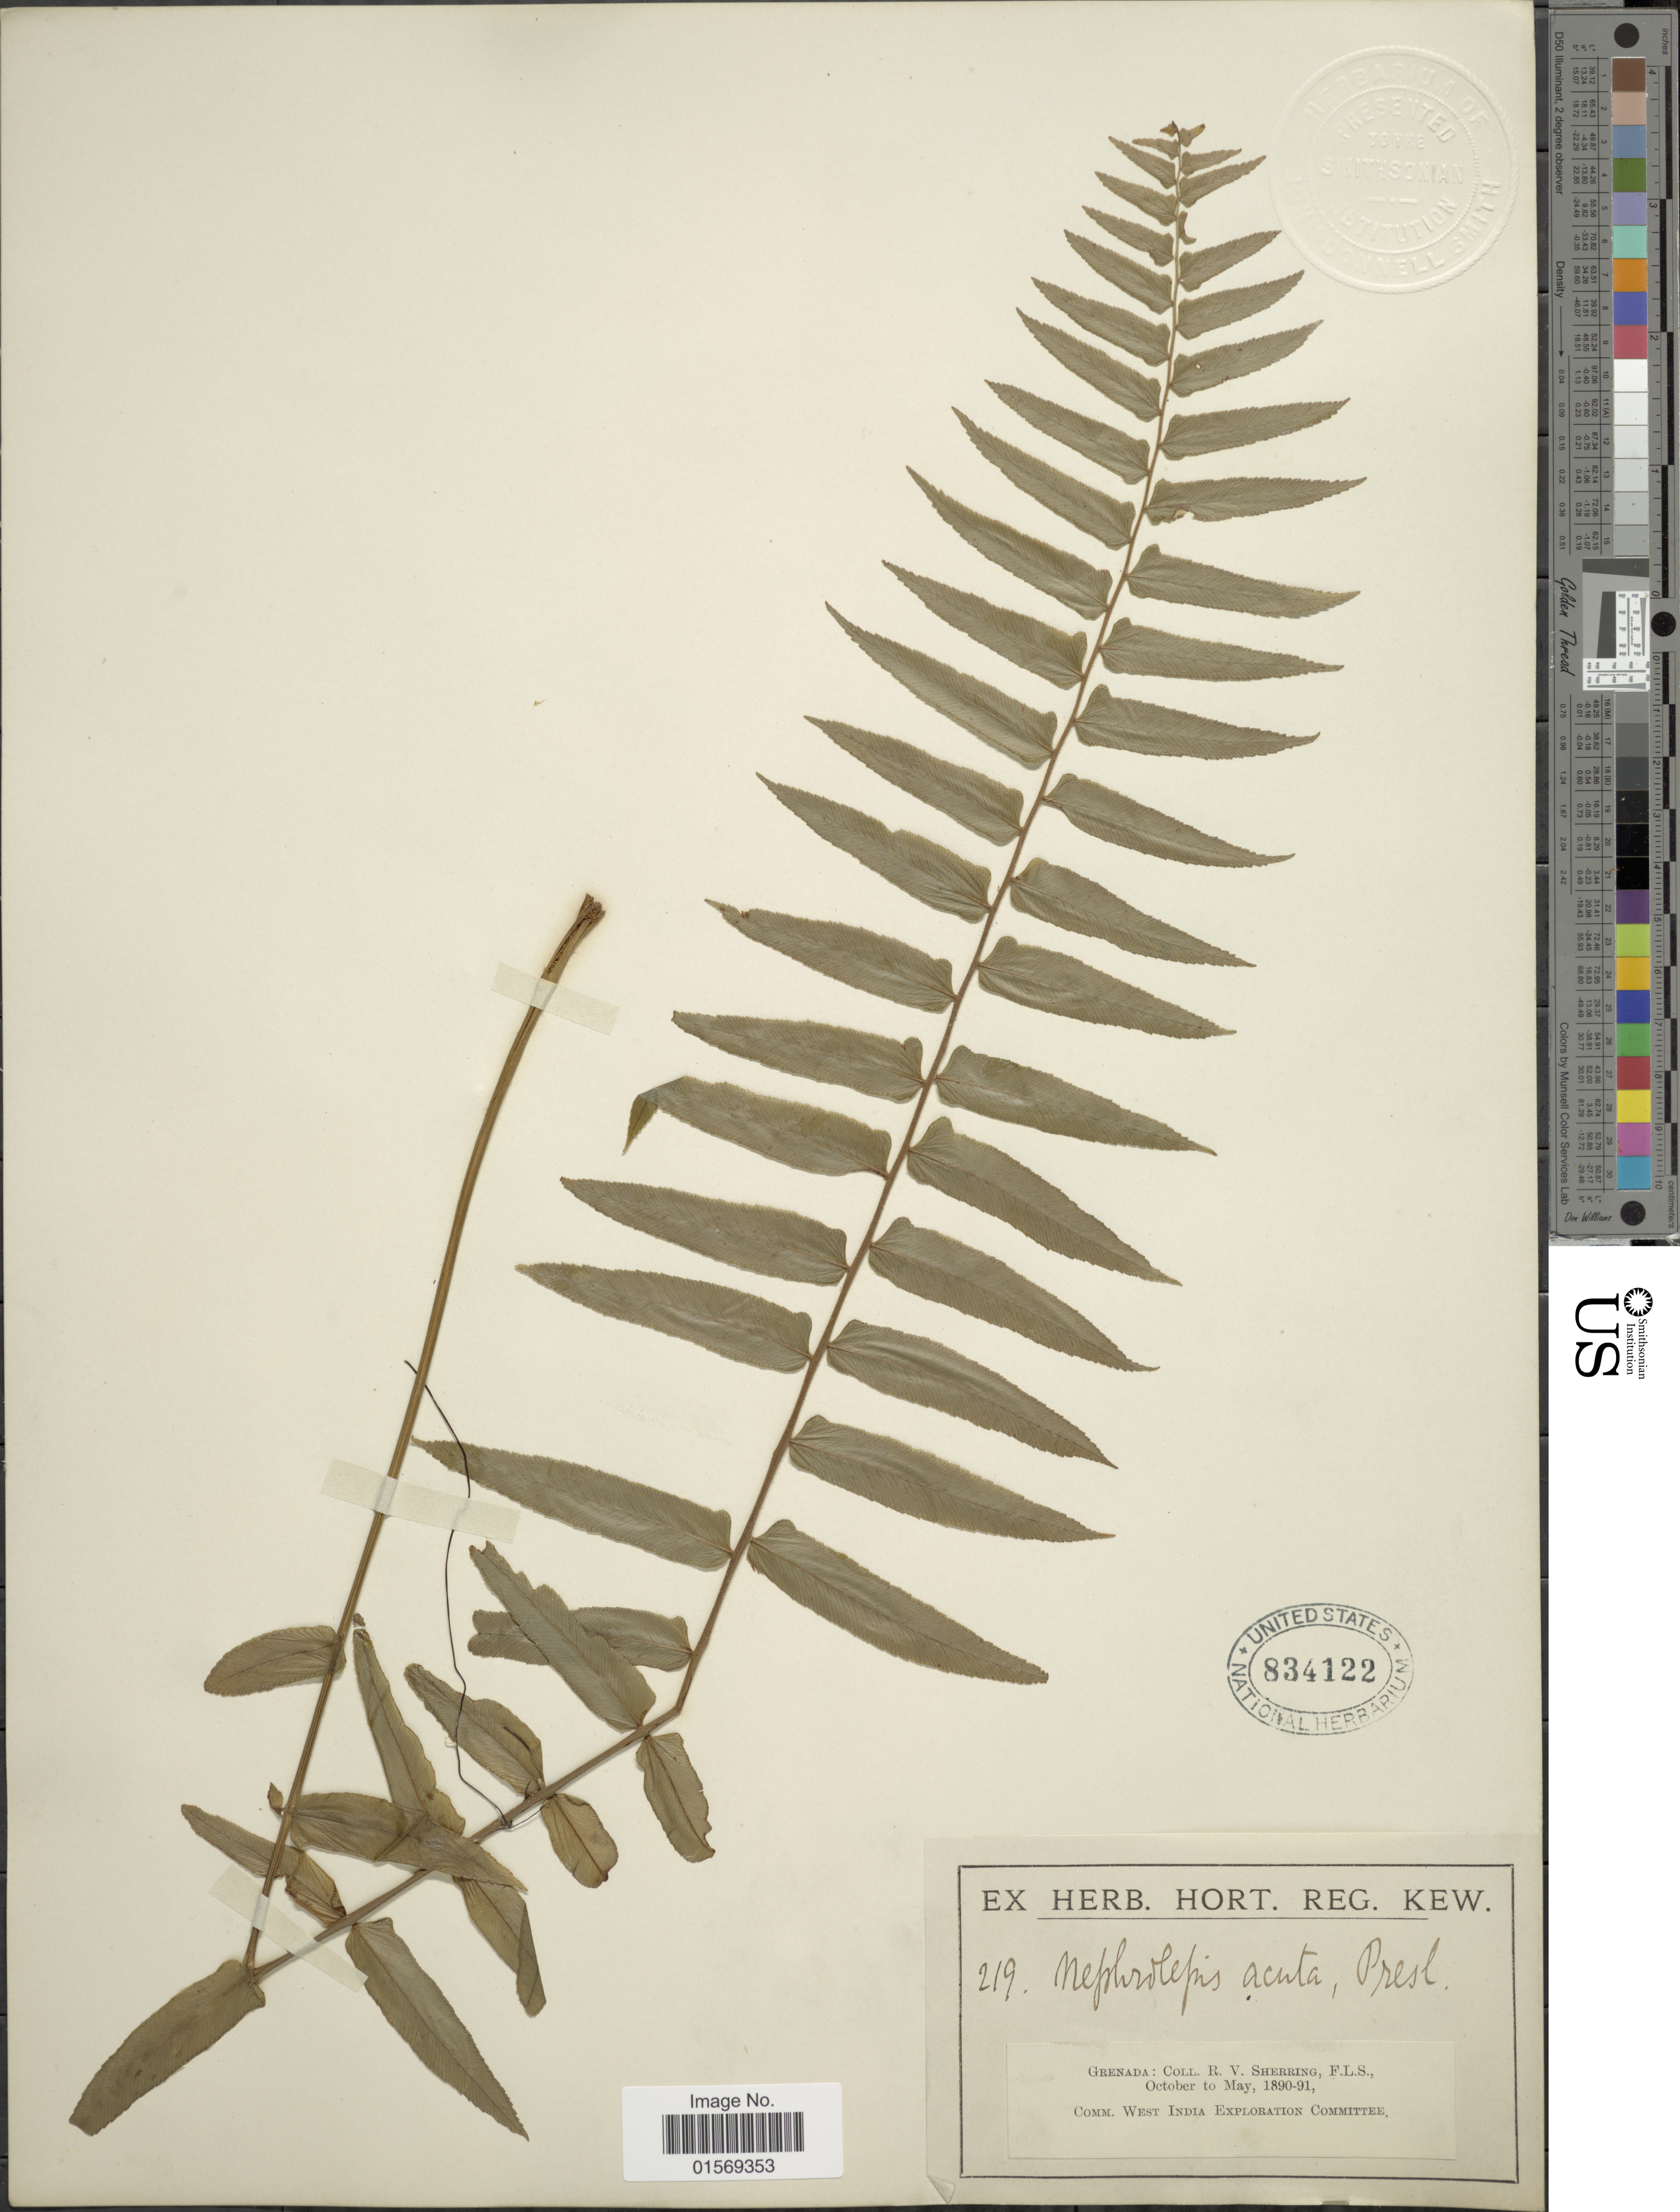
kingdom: Plantae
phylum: Tracheophyta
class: Polypodiopsida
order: Polypodiales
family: Nephrolepidaceae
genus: Nephrolepis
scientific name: Nephrolepis biserrata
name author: (Sw.) Schott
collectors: R. Sherring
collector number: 219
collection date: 1890-10/1891-05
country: Grenada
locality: Grenada.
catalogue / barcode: US 834122